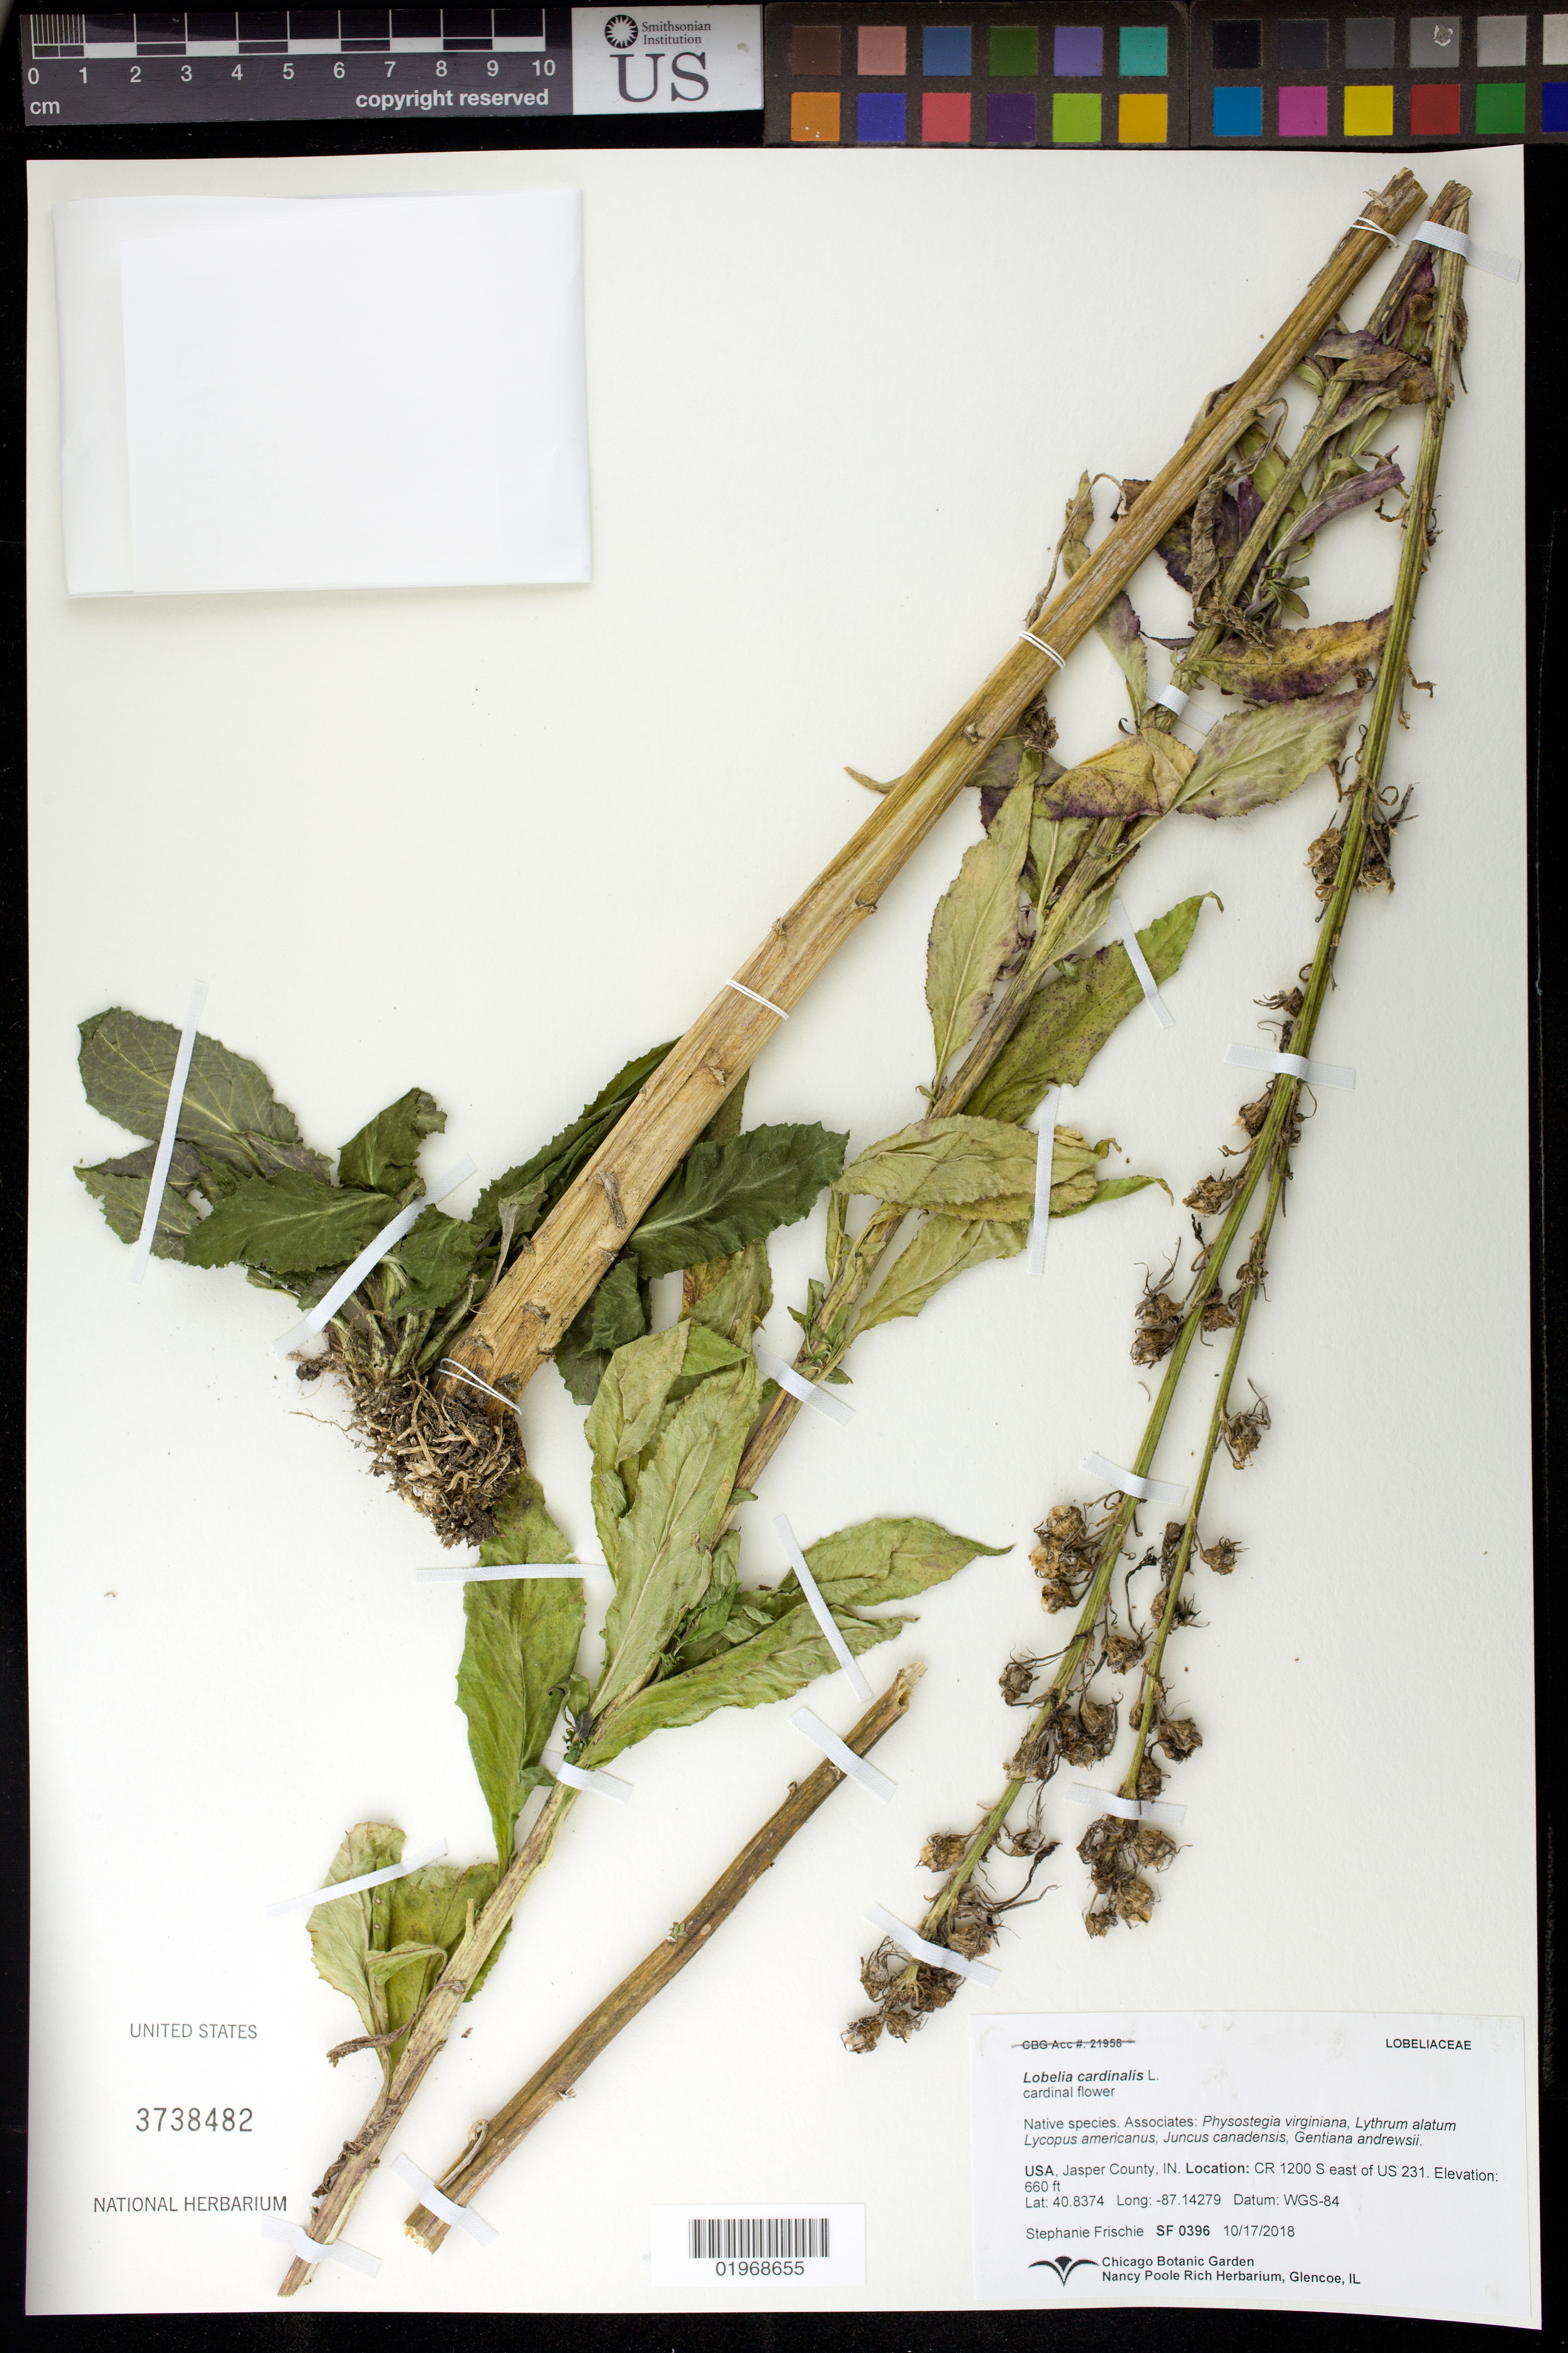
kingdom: Plantae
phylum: Tracheophyta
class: Magnoliopsida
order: Asterales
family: Campanulaceae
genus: Lobelia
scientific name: Lobelia cardinalis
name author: L.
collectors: S. Frischie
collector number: SF 0396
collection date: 2018-10-17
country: United States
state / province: Indiana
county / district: Jasper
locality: CR 1200 S east of US 231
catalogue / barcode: US 3738482